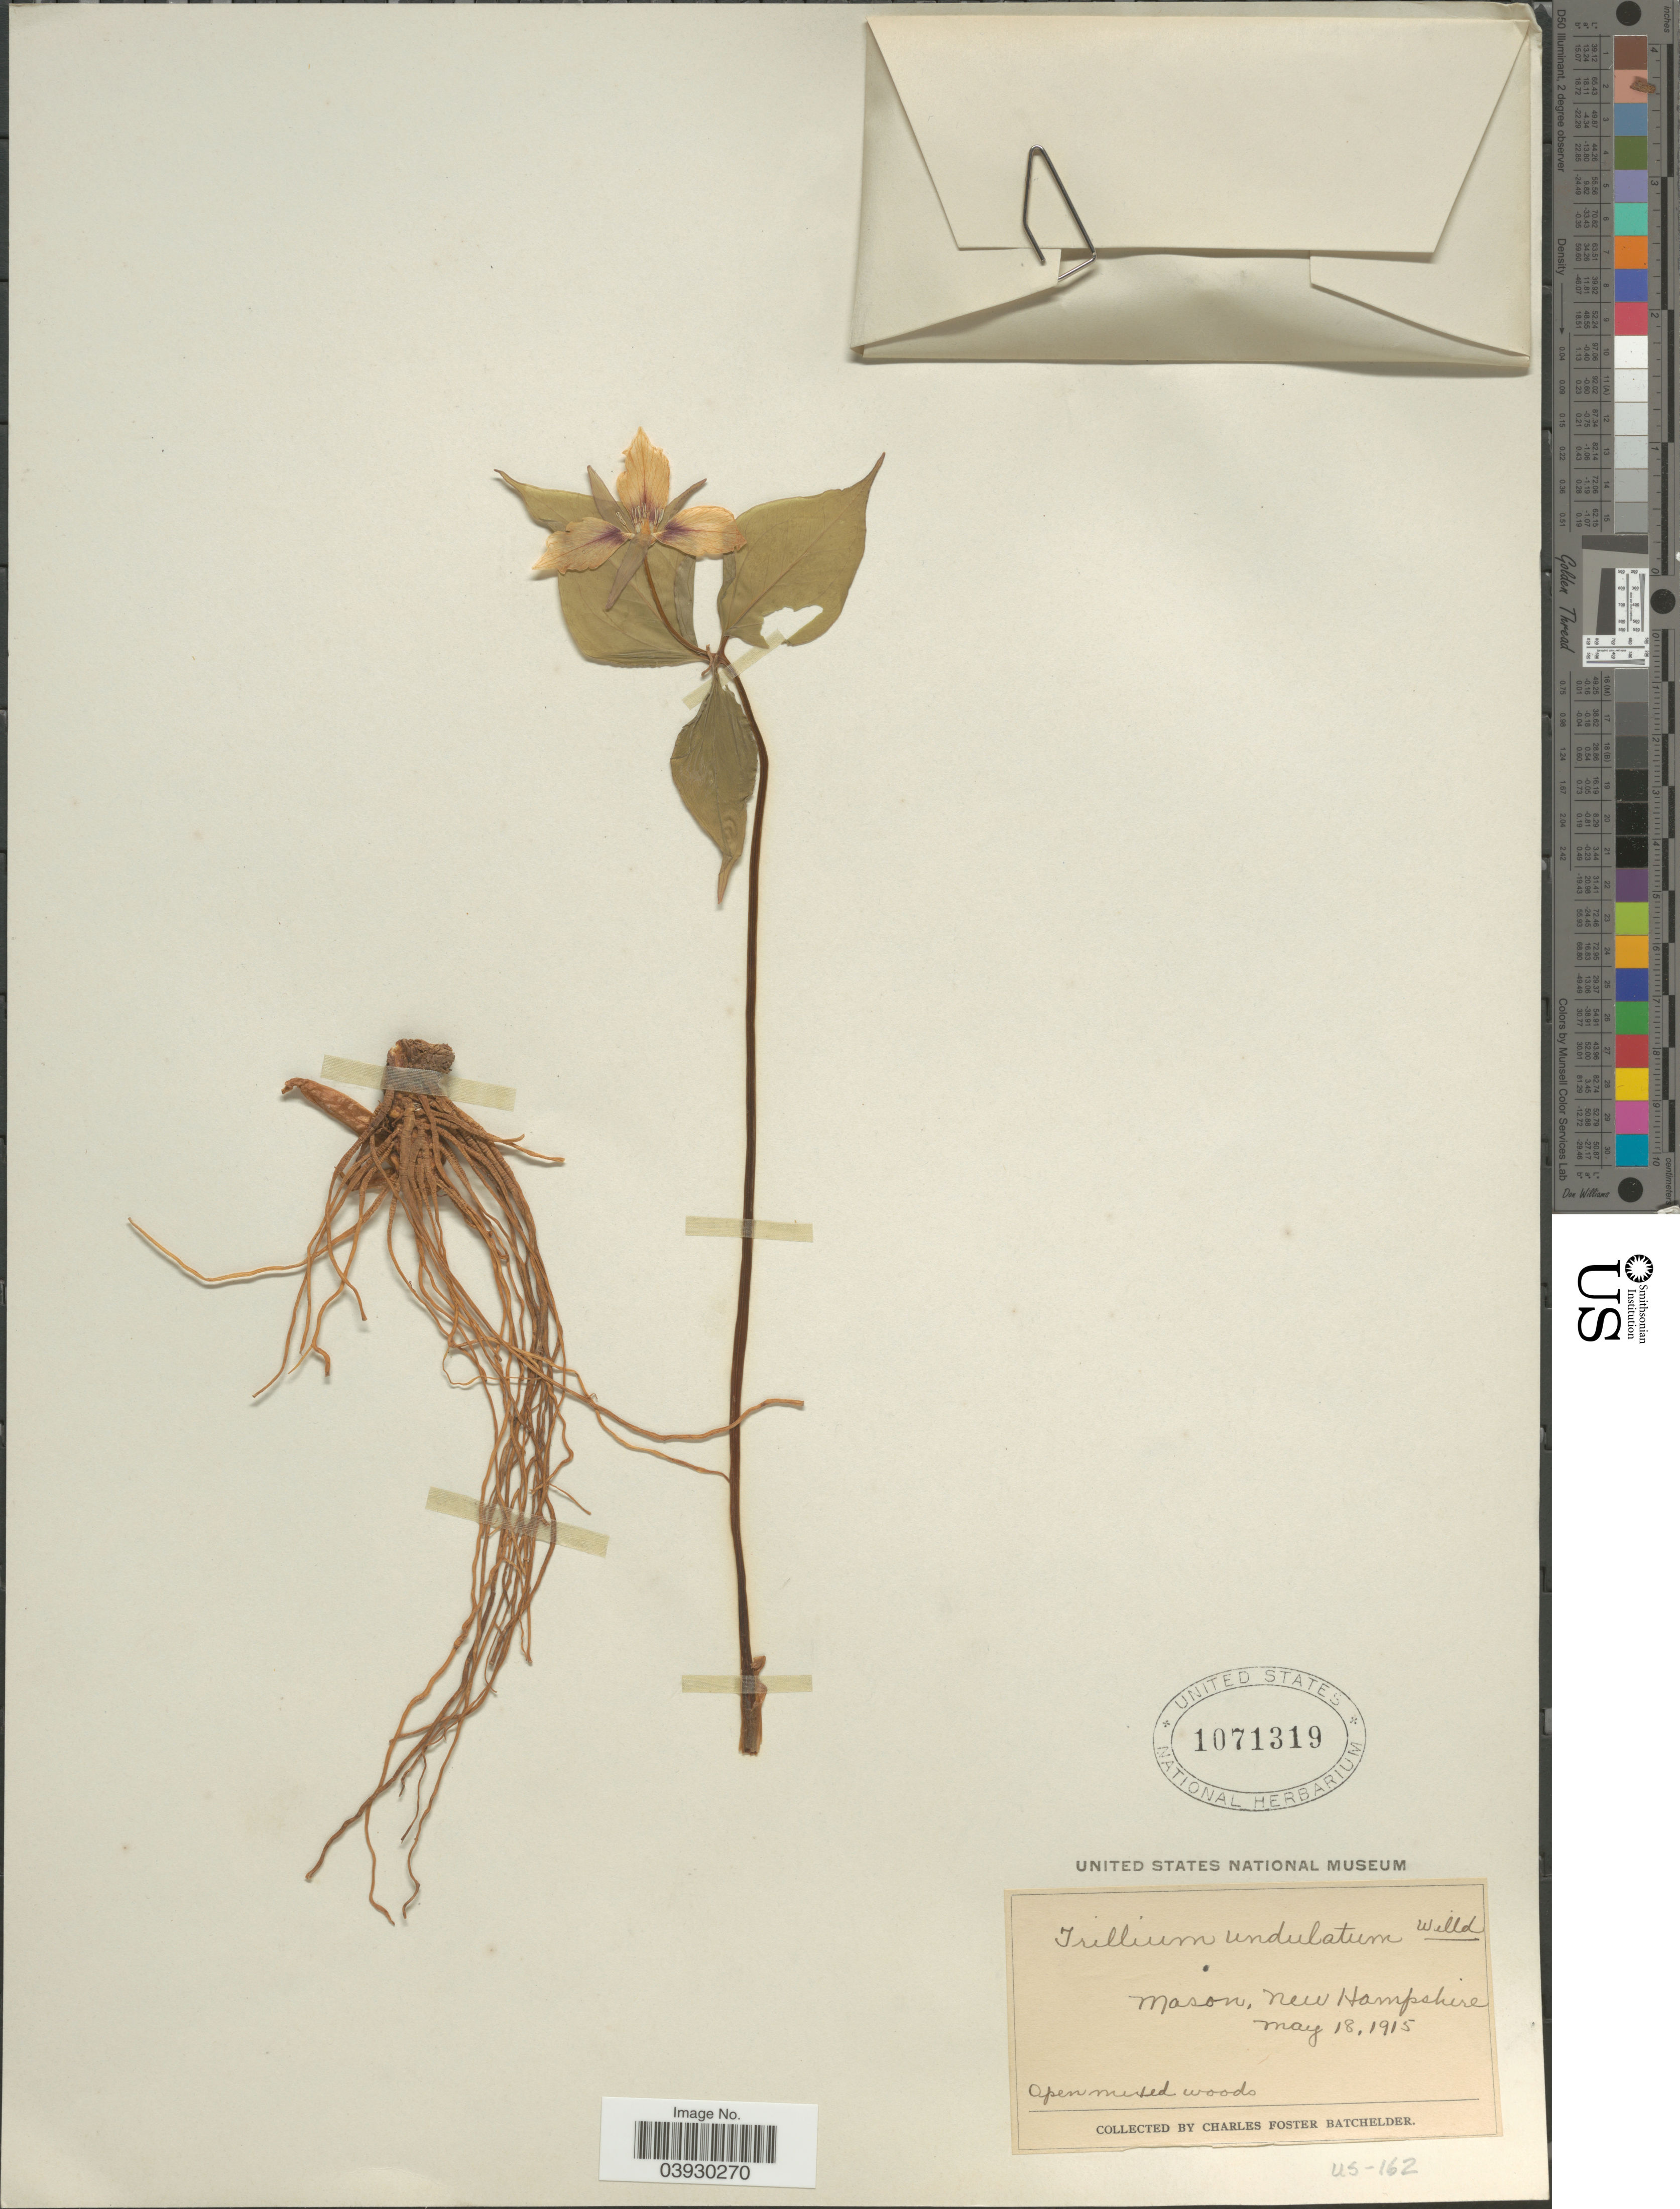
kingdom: Plantae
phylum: Tracheophyta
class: Liliopsida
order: Liliales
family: Melanthiaceae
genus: Trillium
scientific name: Trillium undulatum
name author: Willd.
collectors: C. Batchelder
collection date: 1915-05-18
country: United States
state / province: New Hampshire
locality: Mason.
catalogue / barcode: US 1071319